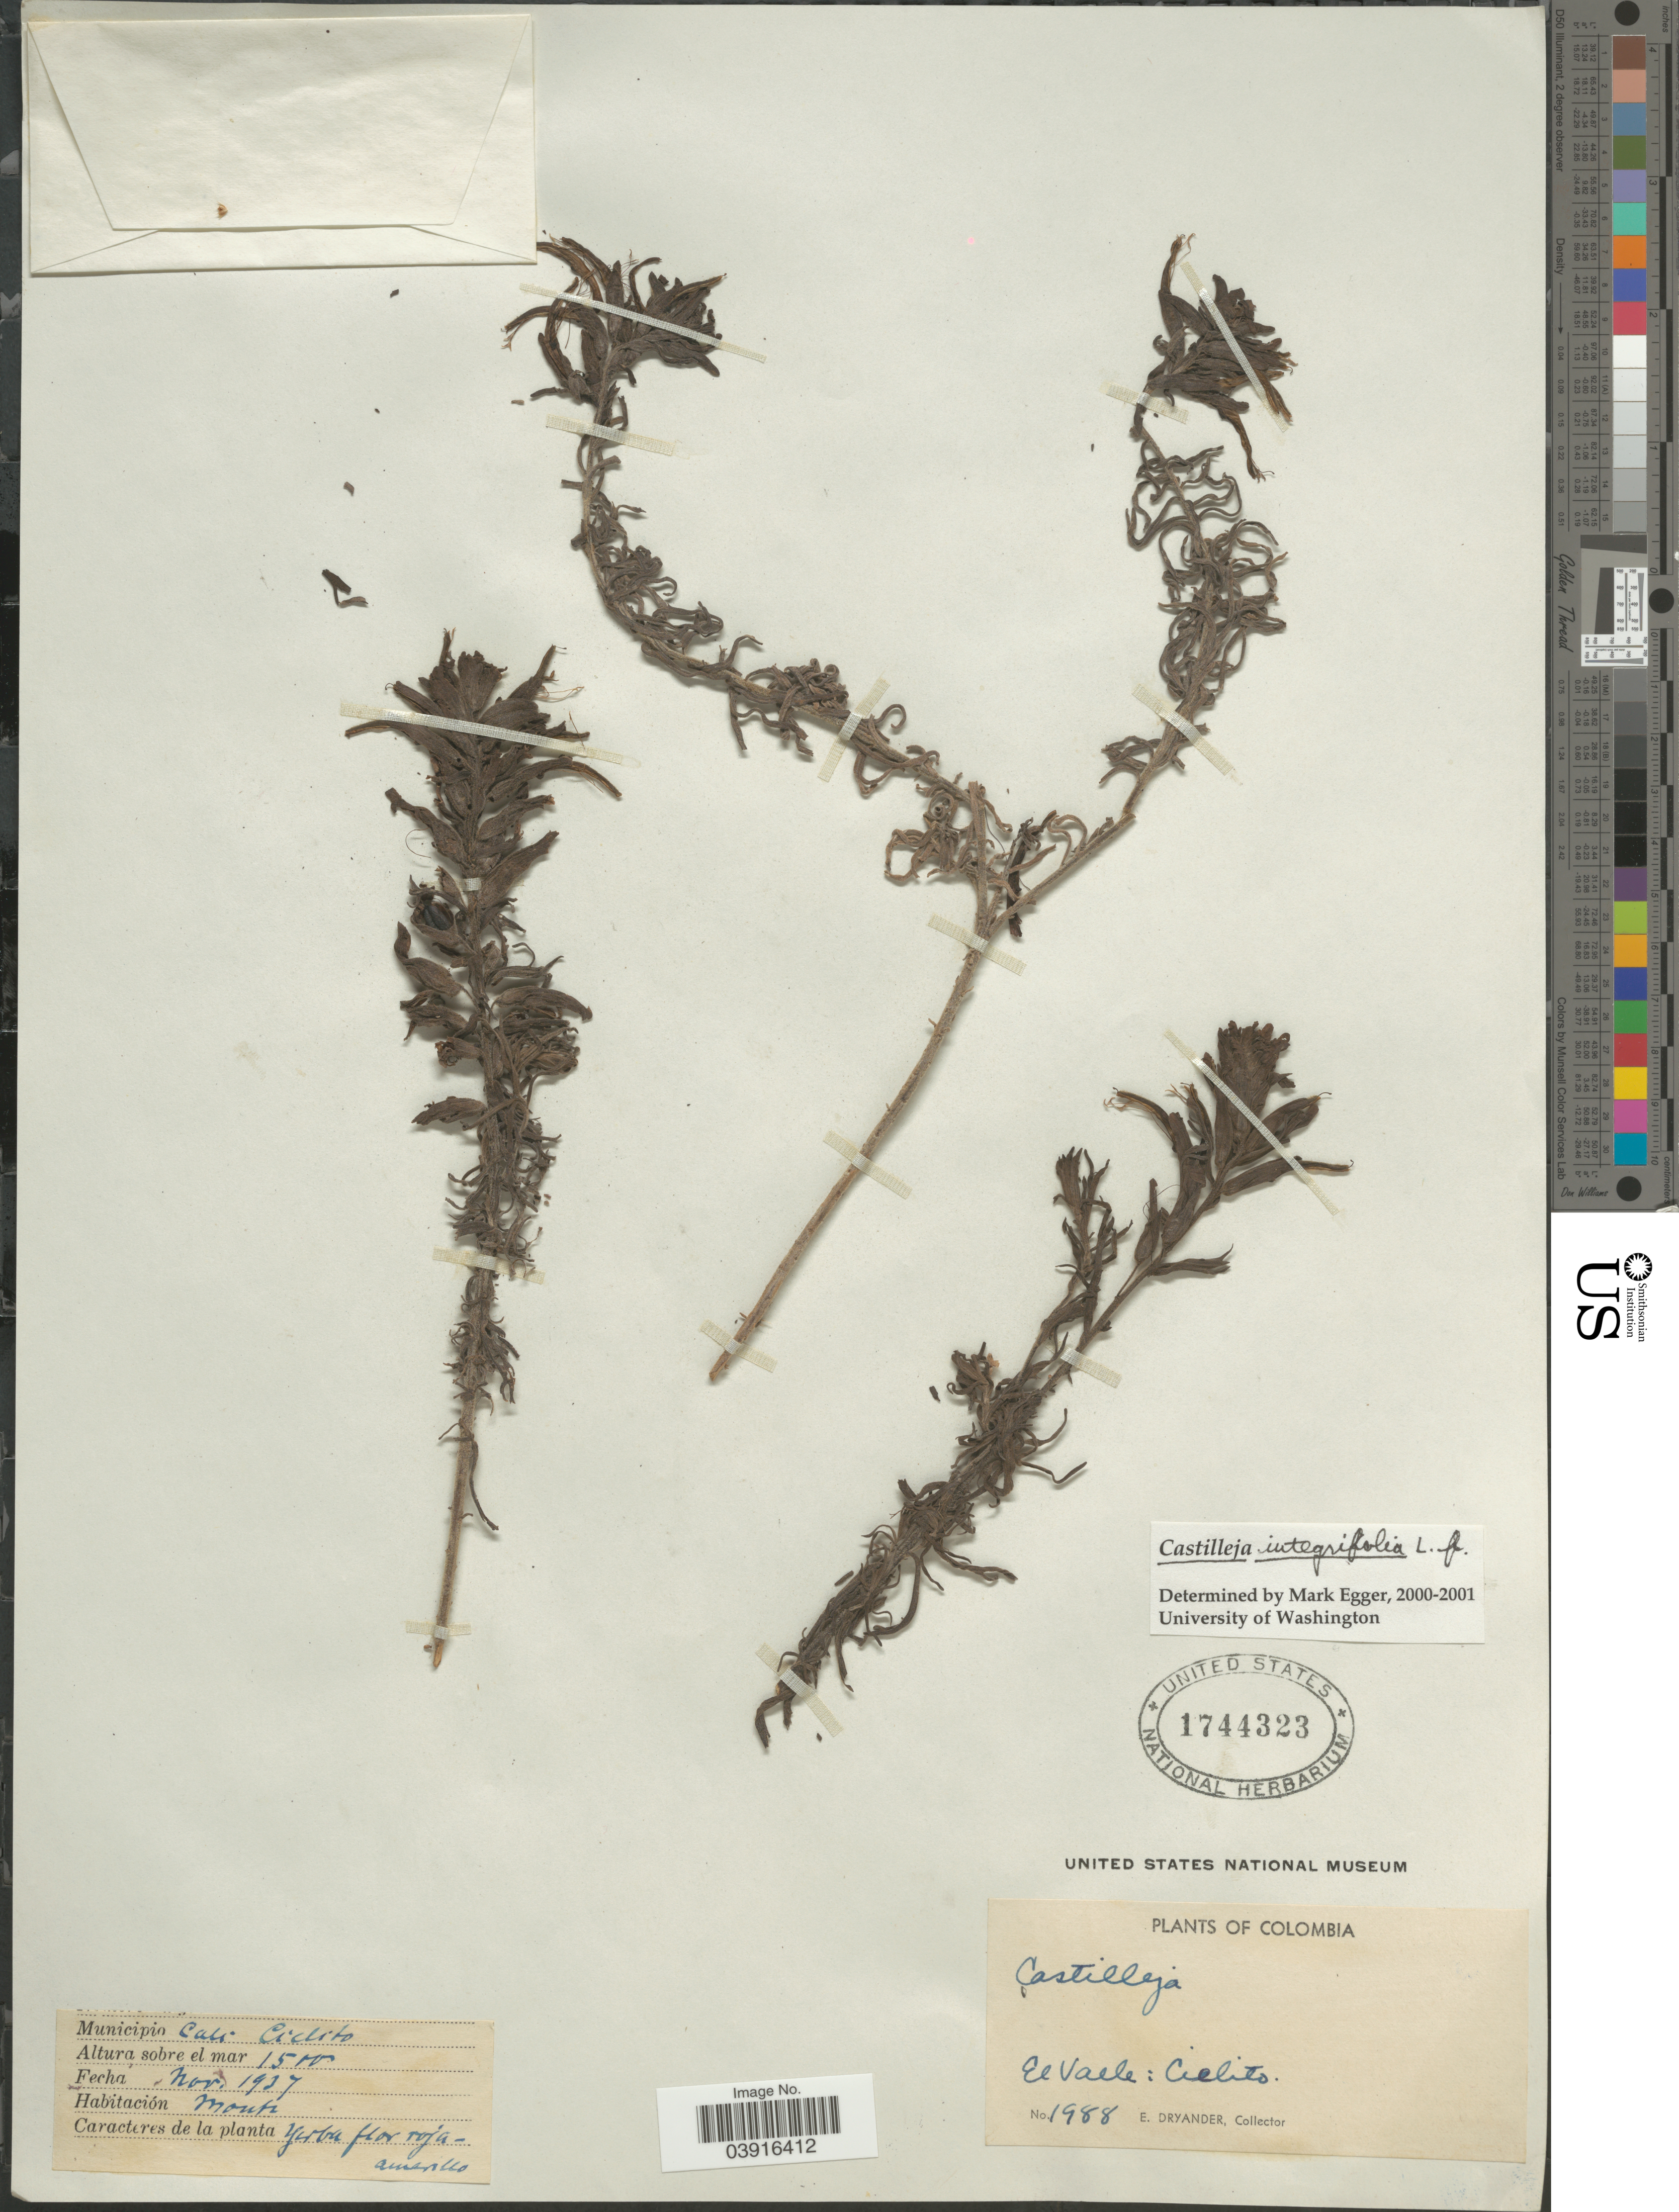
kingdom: Plantae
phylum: Tracheophyta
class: Magnoliopsida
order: Lamiales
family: Orobanchaceae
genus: Castilleja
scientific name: Castilleja integrifolia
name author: L. f.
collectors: E. Dryander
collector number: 1988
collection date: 1937-11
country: Colombia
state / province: Valle del Cauca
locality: El Valle: Ciclito. Municipio Cali Ciclito.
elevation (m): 1500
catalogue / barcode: US 1744323